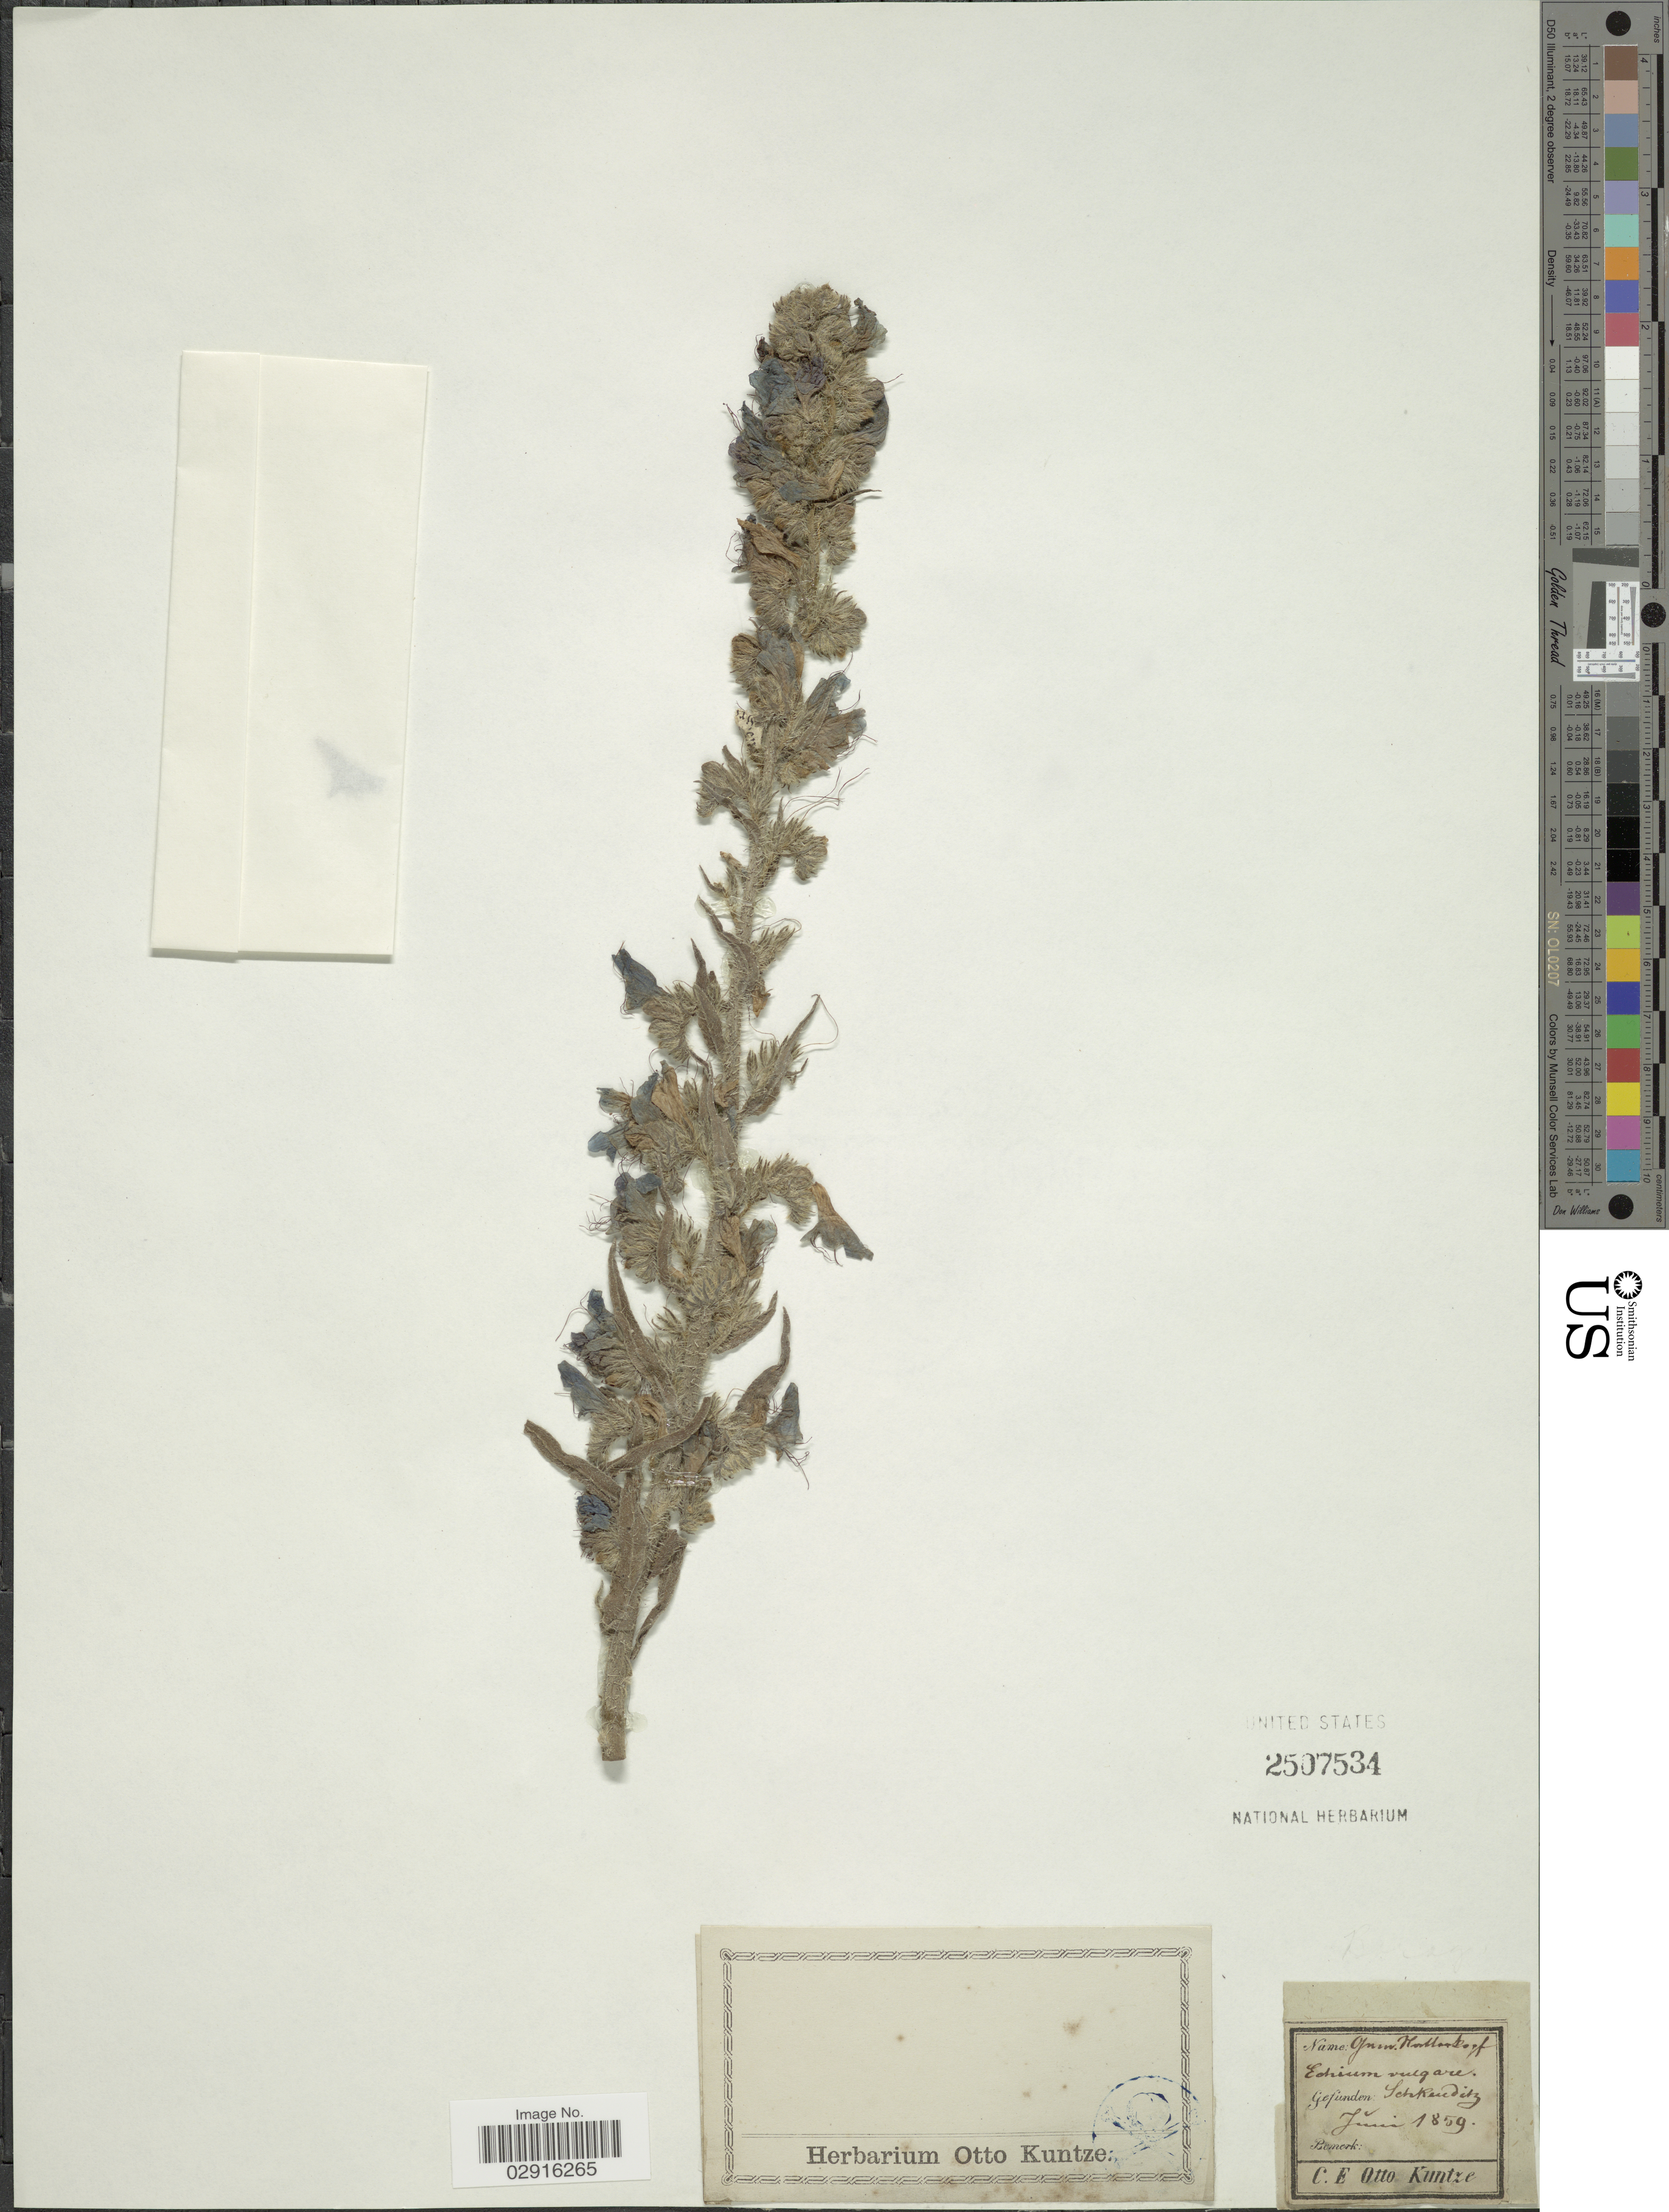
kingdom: Plantae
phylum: Tracheophyta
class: Magnoliopsida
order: Boraginales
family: Boraginaceae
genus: Echium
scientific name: Echium vulgare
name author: L.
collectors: C.E.O. Kuntze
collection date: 1859-06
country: Germany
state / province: Sachsen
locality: Schkueditz.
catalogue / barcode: US 2507534